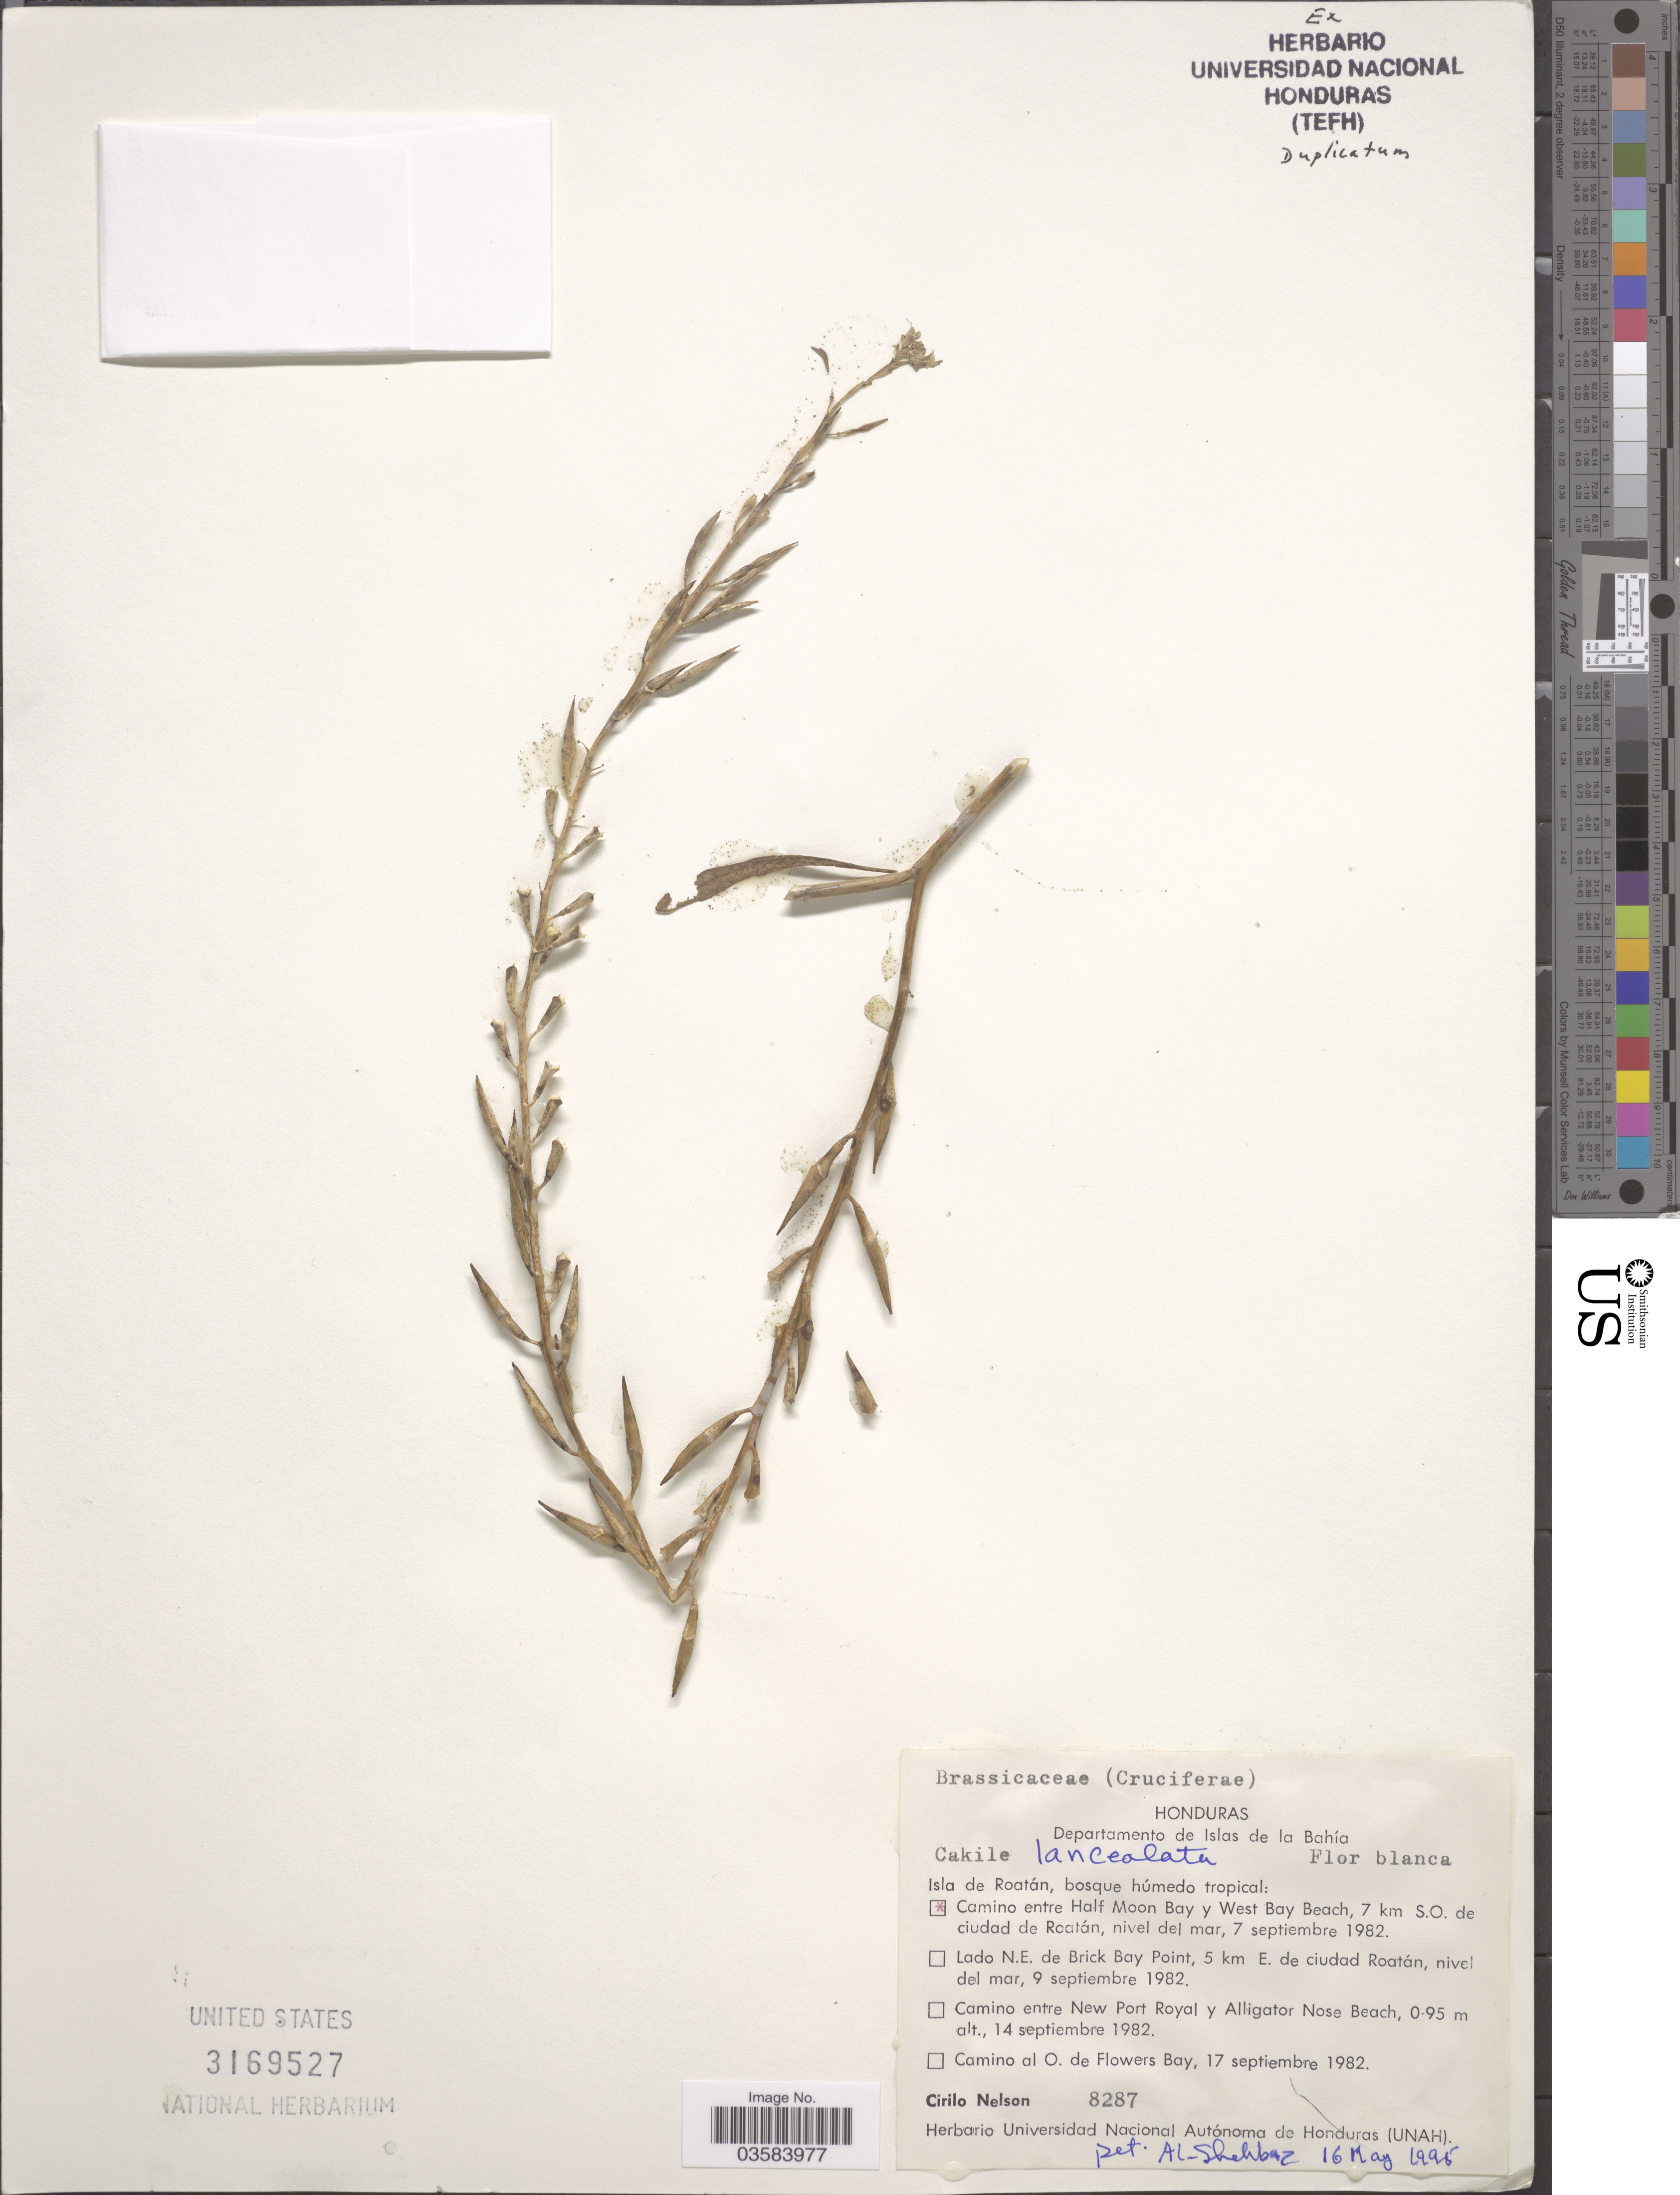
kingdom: Plantae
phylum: Tracheophyta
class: Magnoliopsida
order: Brassicales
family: Brassicaceae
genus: Cakile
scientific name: Cakile lanceolata subsp. lanceolata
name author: (Willd.) O.E. Schulz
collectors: C. Nelson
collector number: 8287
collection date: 1982-09-17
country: Honduras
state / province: Islas de la Bahía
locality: Departamento de Islas de la Bahía. Isla de Roatán, bosque húmedo tropical: Camino entre Half moon Bay y West Bay Beach, 7 km S.O. de ciudad de Roatán.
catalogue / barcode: US 3169527